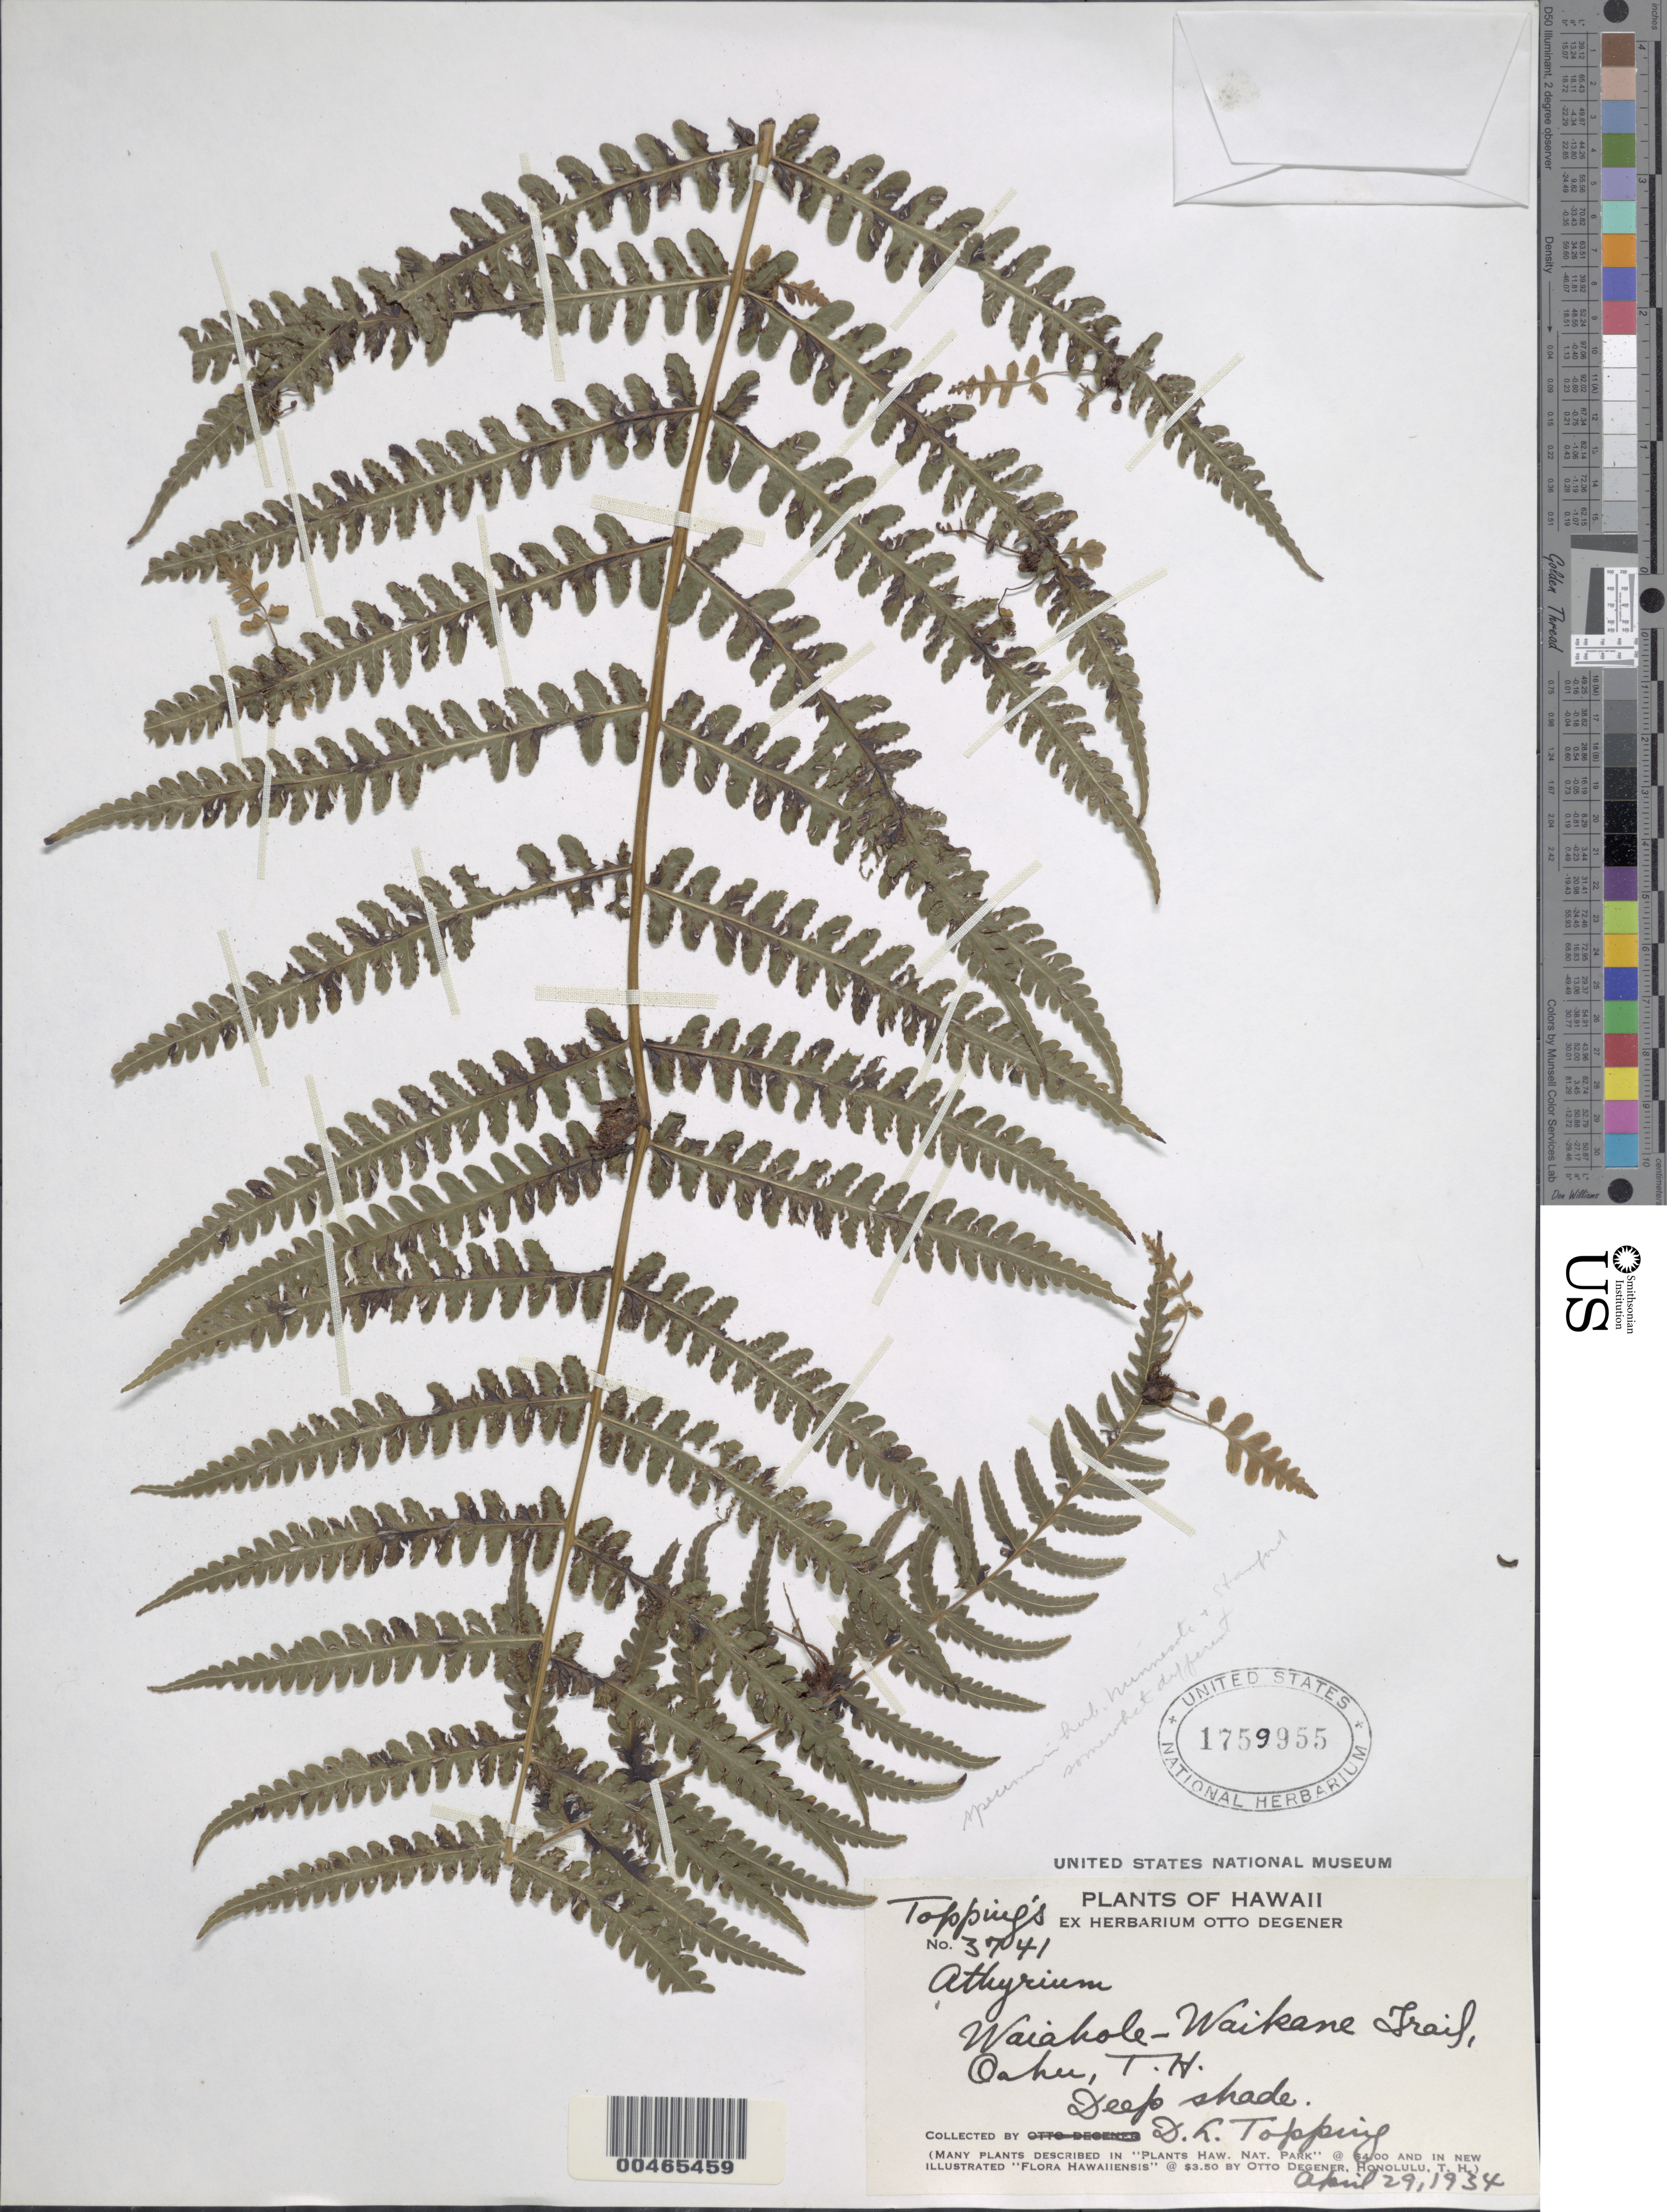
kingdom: Plantae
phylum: Tracheophyta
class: Polypodiopsida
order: Polypodiales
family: Athyriaceae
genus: Deparia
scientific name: Deparia prolifera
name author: (Kaulf.) Hook. & Grev.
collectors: D. L. Topping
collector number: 3741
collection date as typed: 29 Apr 1934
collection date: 1934-04-29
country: United States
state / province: Hawaii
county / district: Honolulu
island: Oahu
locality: Waiahole-Waikane Trail, Oahu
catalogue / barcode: US 1759955